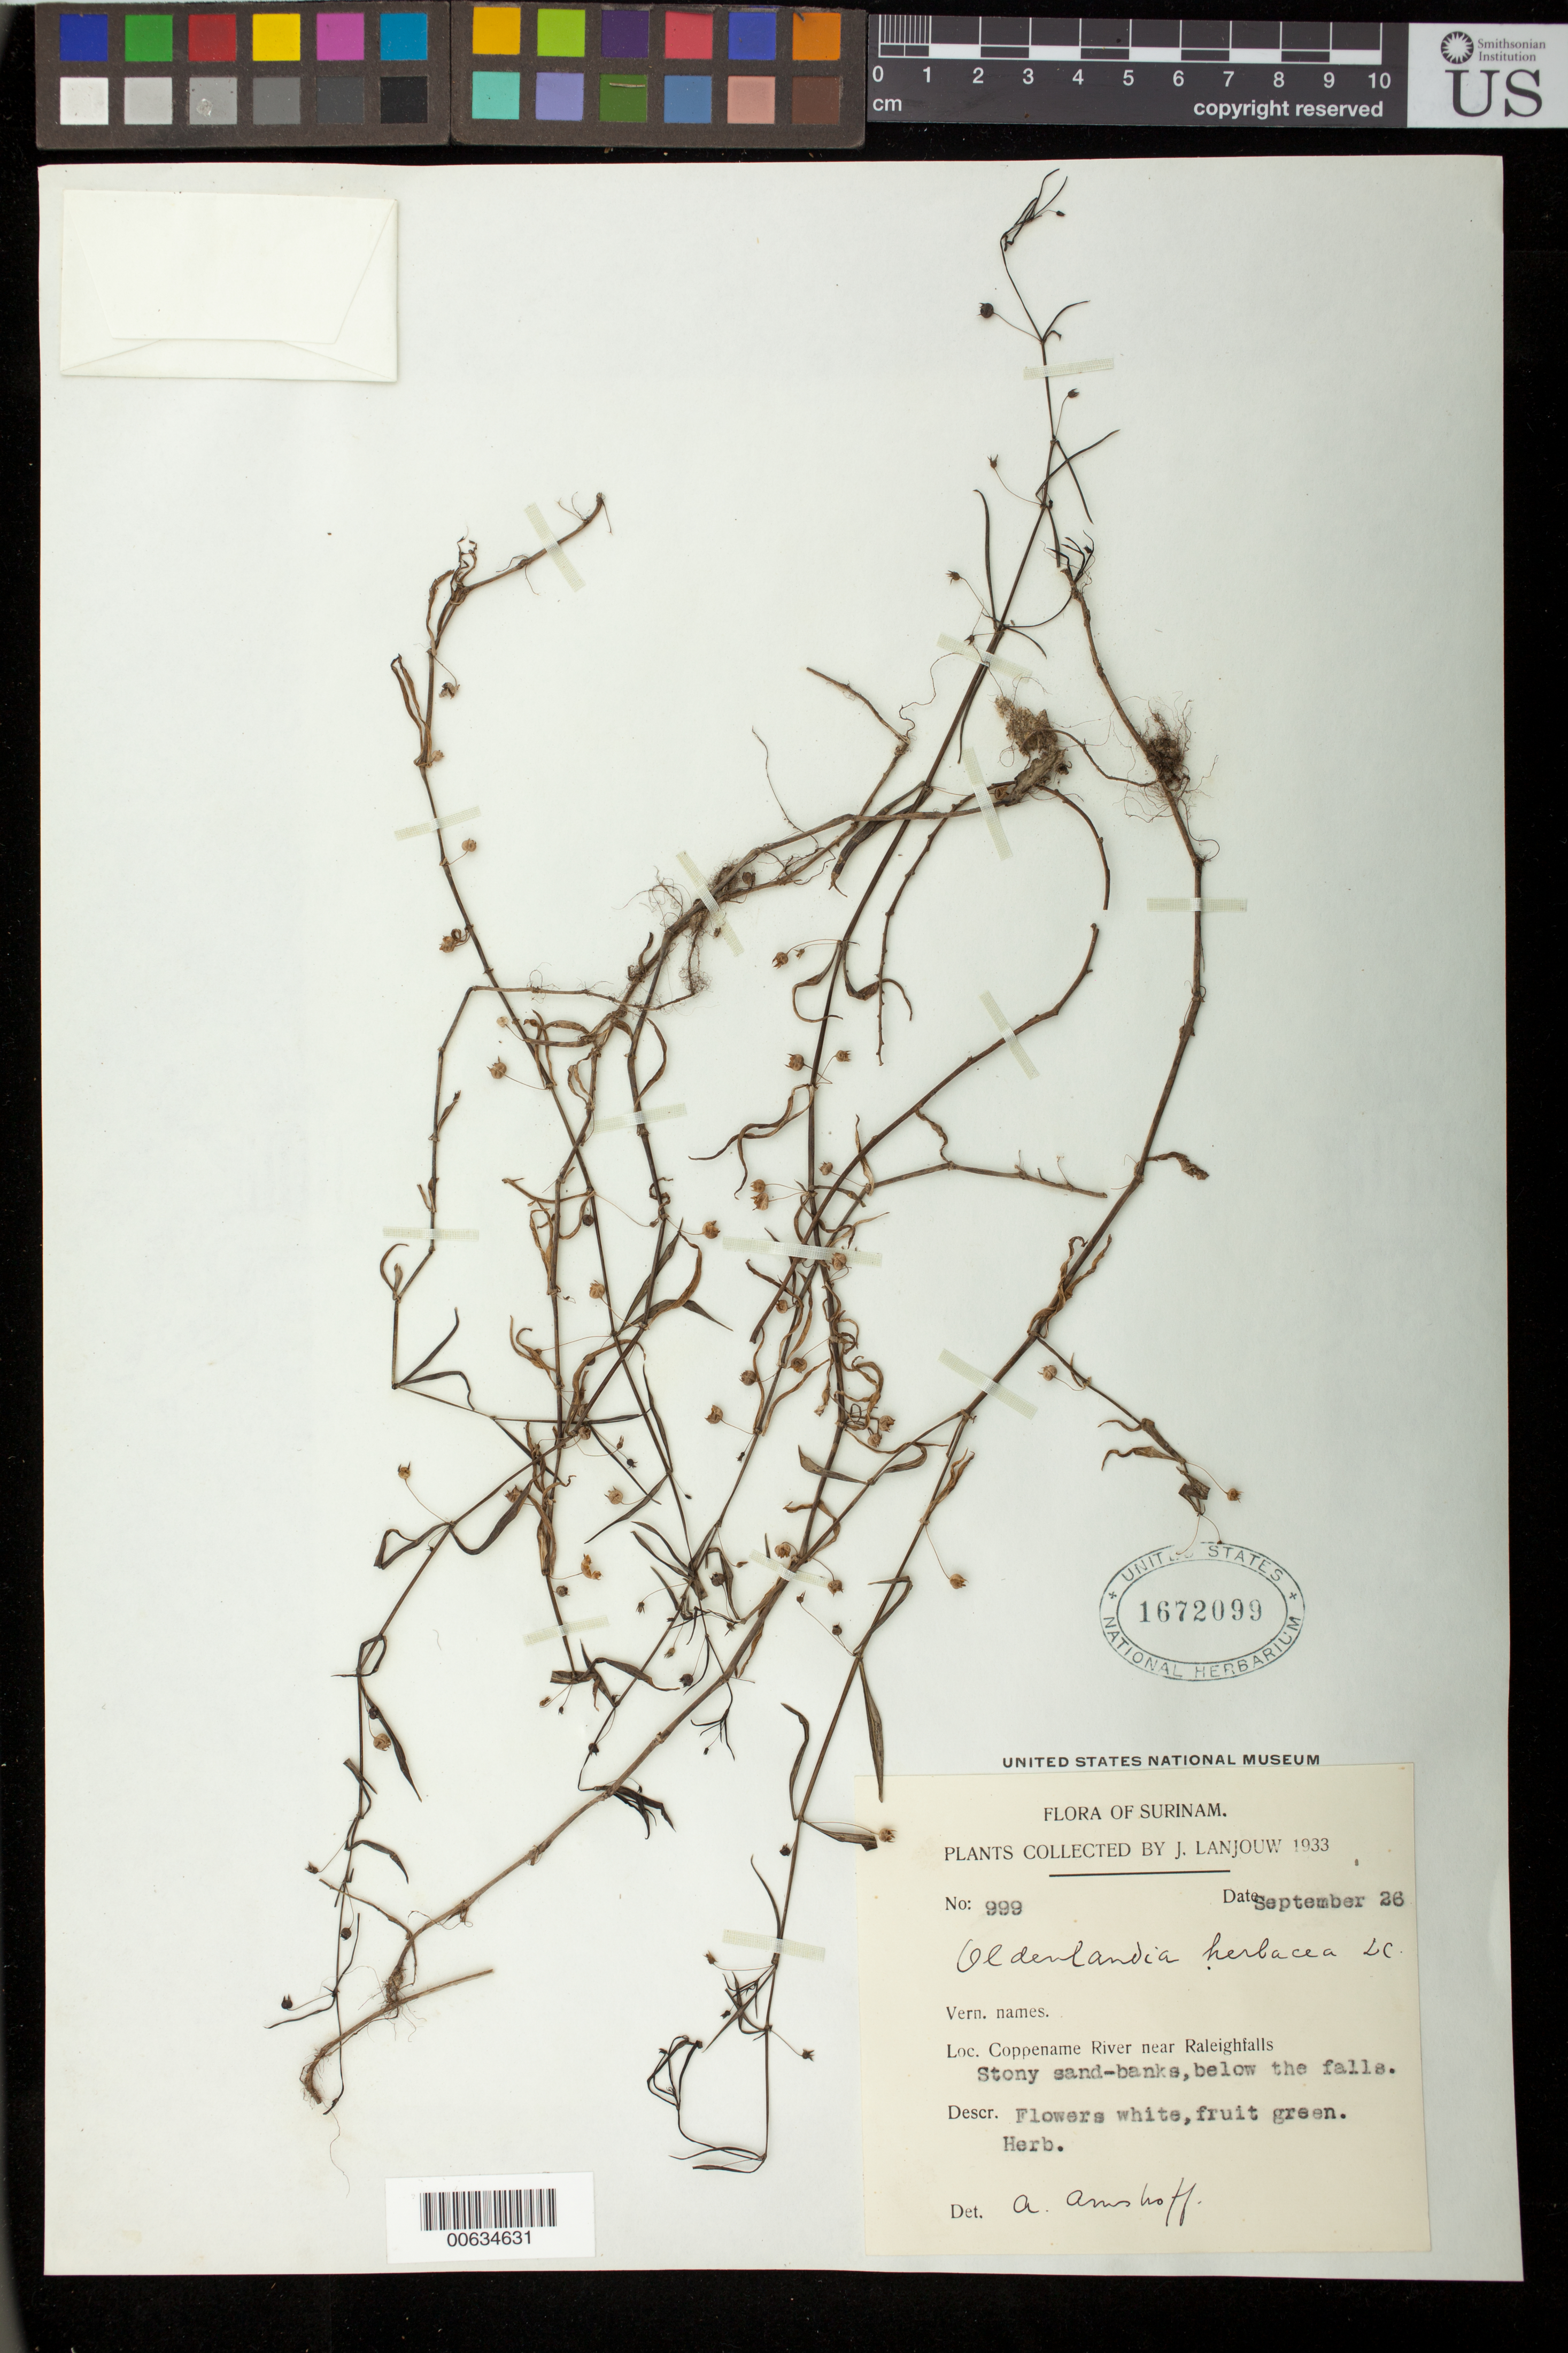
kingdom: Plantae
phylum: Tracheophyta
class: Magnoliopsida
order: Gentianales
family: Rubiaceae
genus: Oldenlandia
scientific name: Oldenlandia herbacea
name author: (L.) Roxb.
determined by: Amshoff, A.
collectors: J. Lanjouw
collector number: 999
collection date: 1933-09-26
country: Suriname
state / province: Sipaliwini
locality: Coppename River near Raleighfalls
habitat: Stony sand-banks, below the falls.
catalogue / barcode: US 1672099